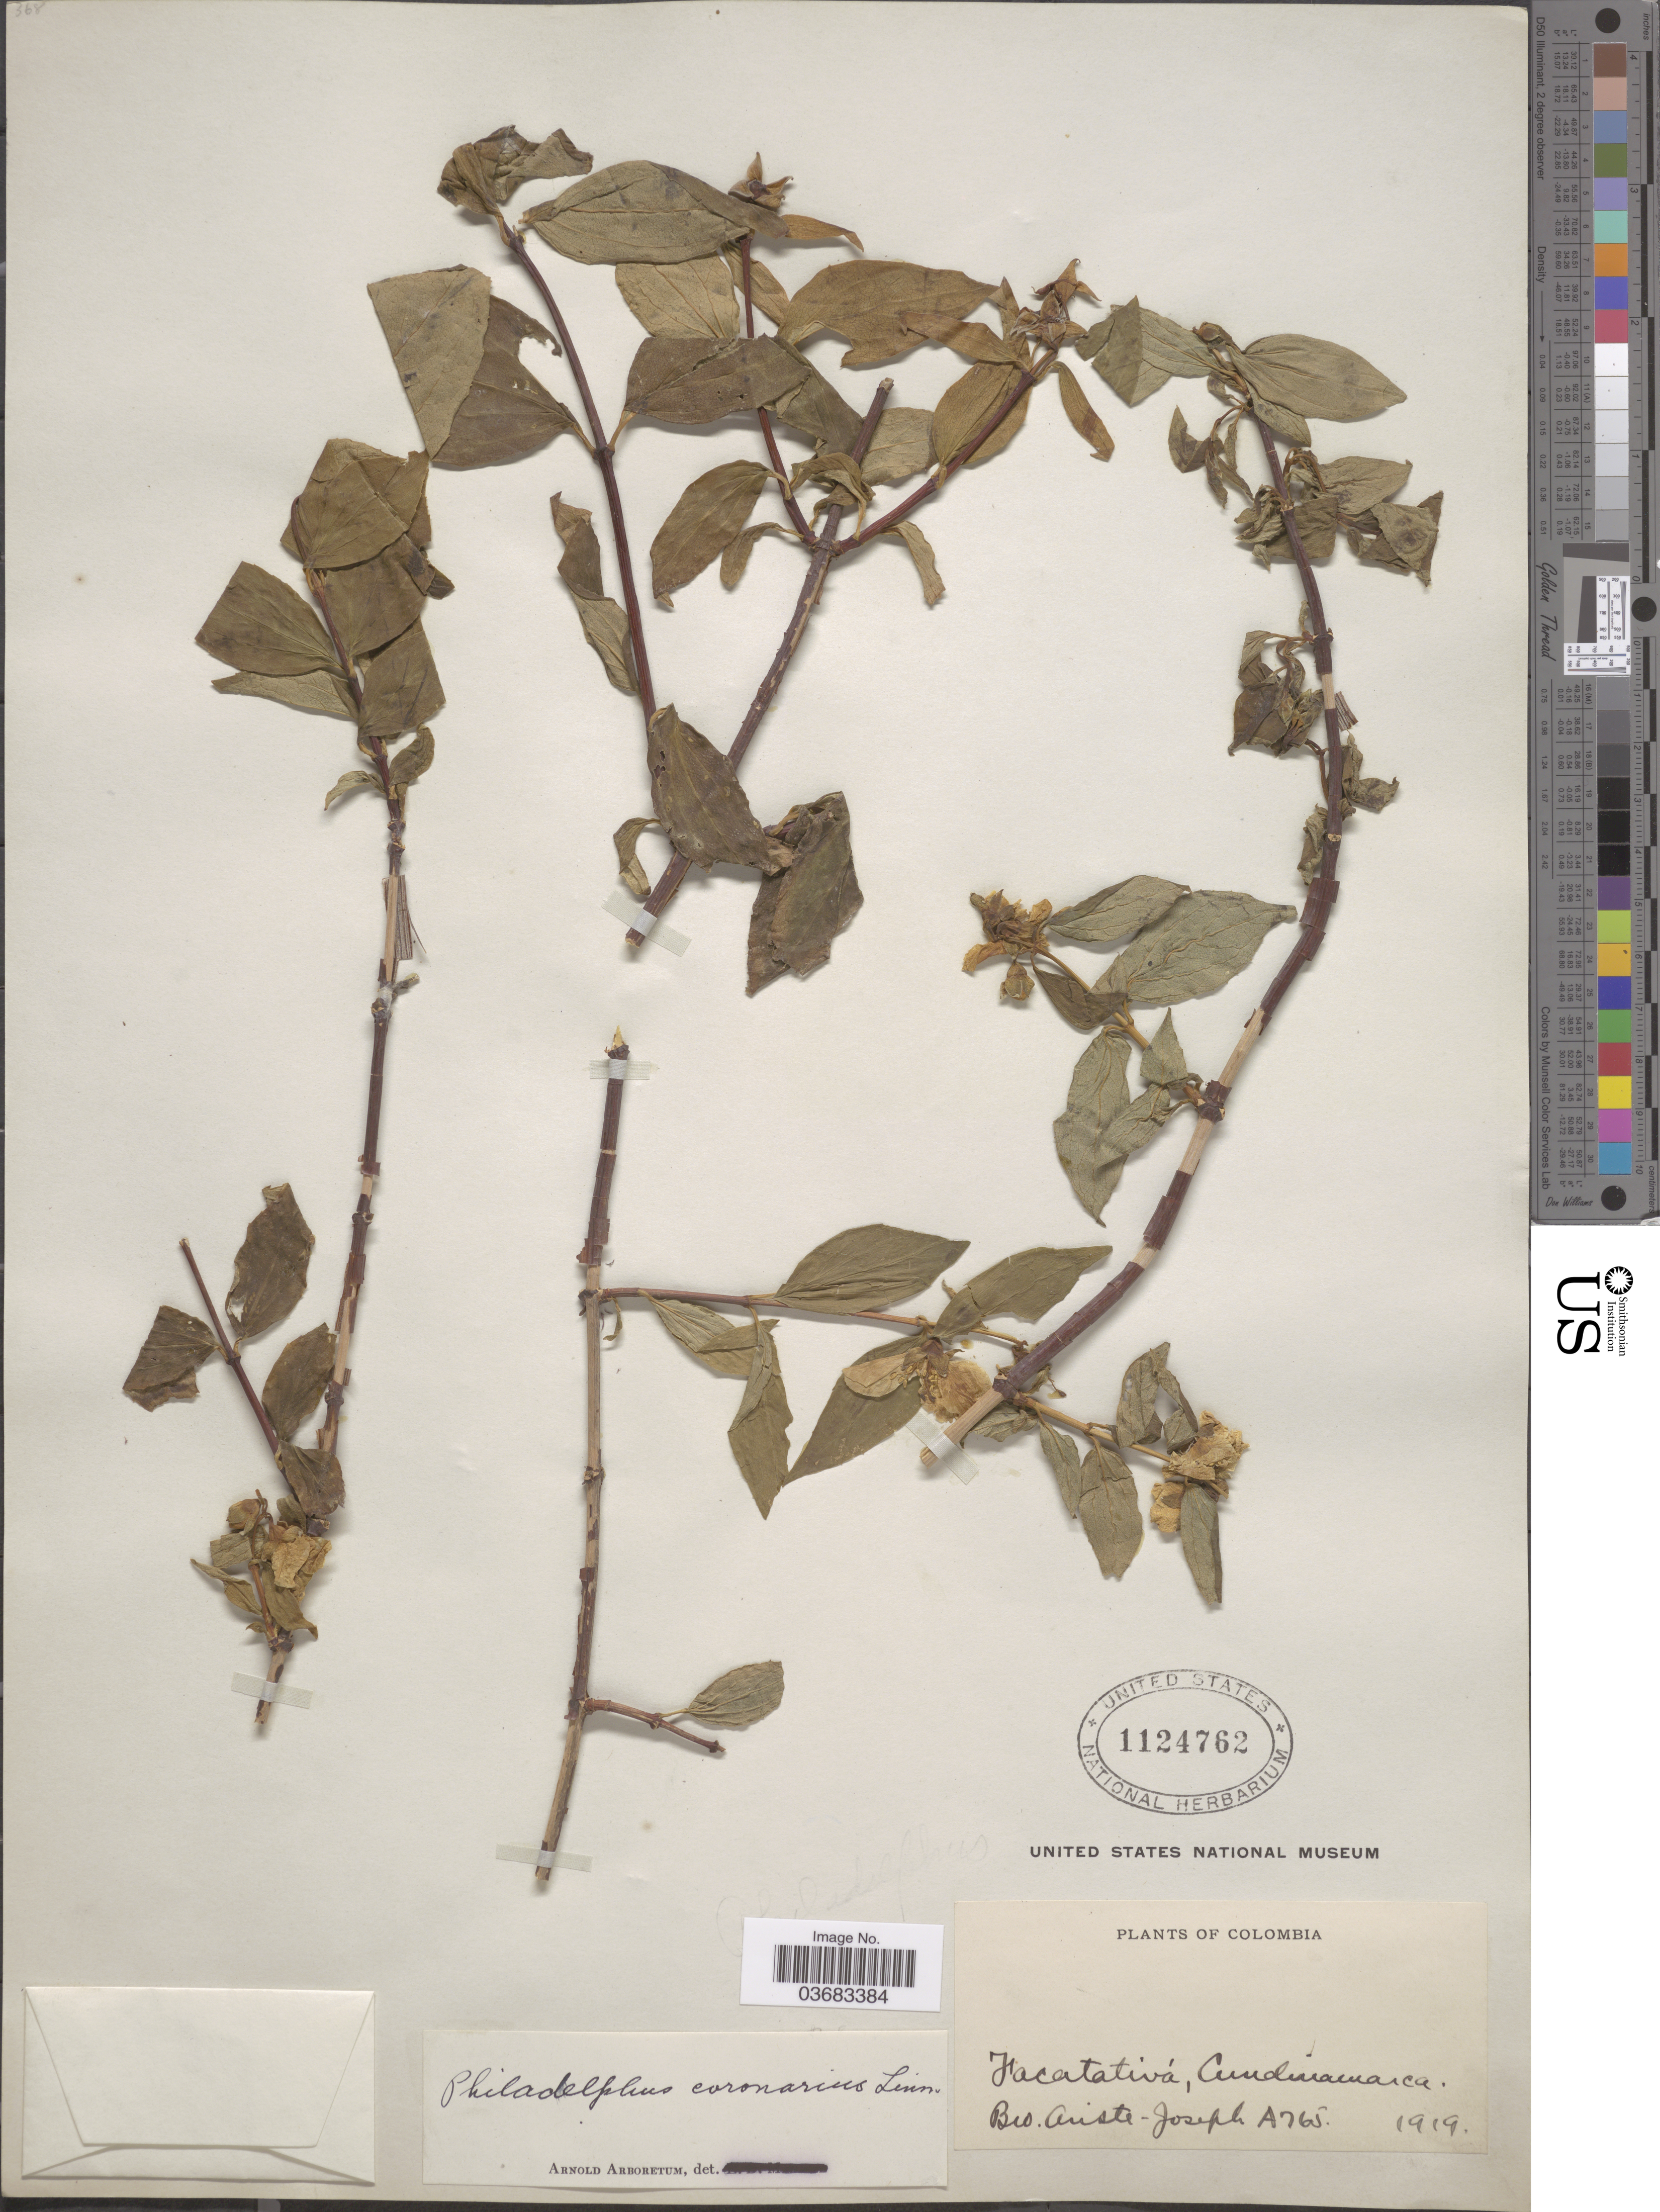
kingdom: Plantae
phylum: Tracheophyta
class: Magnoliopsida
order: Cornales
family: Hydrangeaceae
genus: Philadelphus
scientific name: Philadelphus coronarius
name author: L.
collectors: Bro. Ariste-Joseph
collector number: A765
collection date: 1919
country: Colombia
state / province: Cundinamarca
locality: Facatativá.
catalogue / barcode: US 1124762